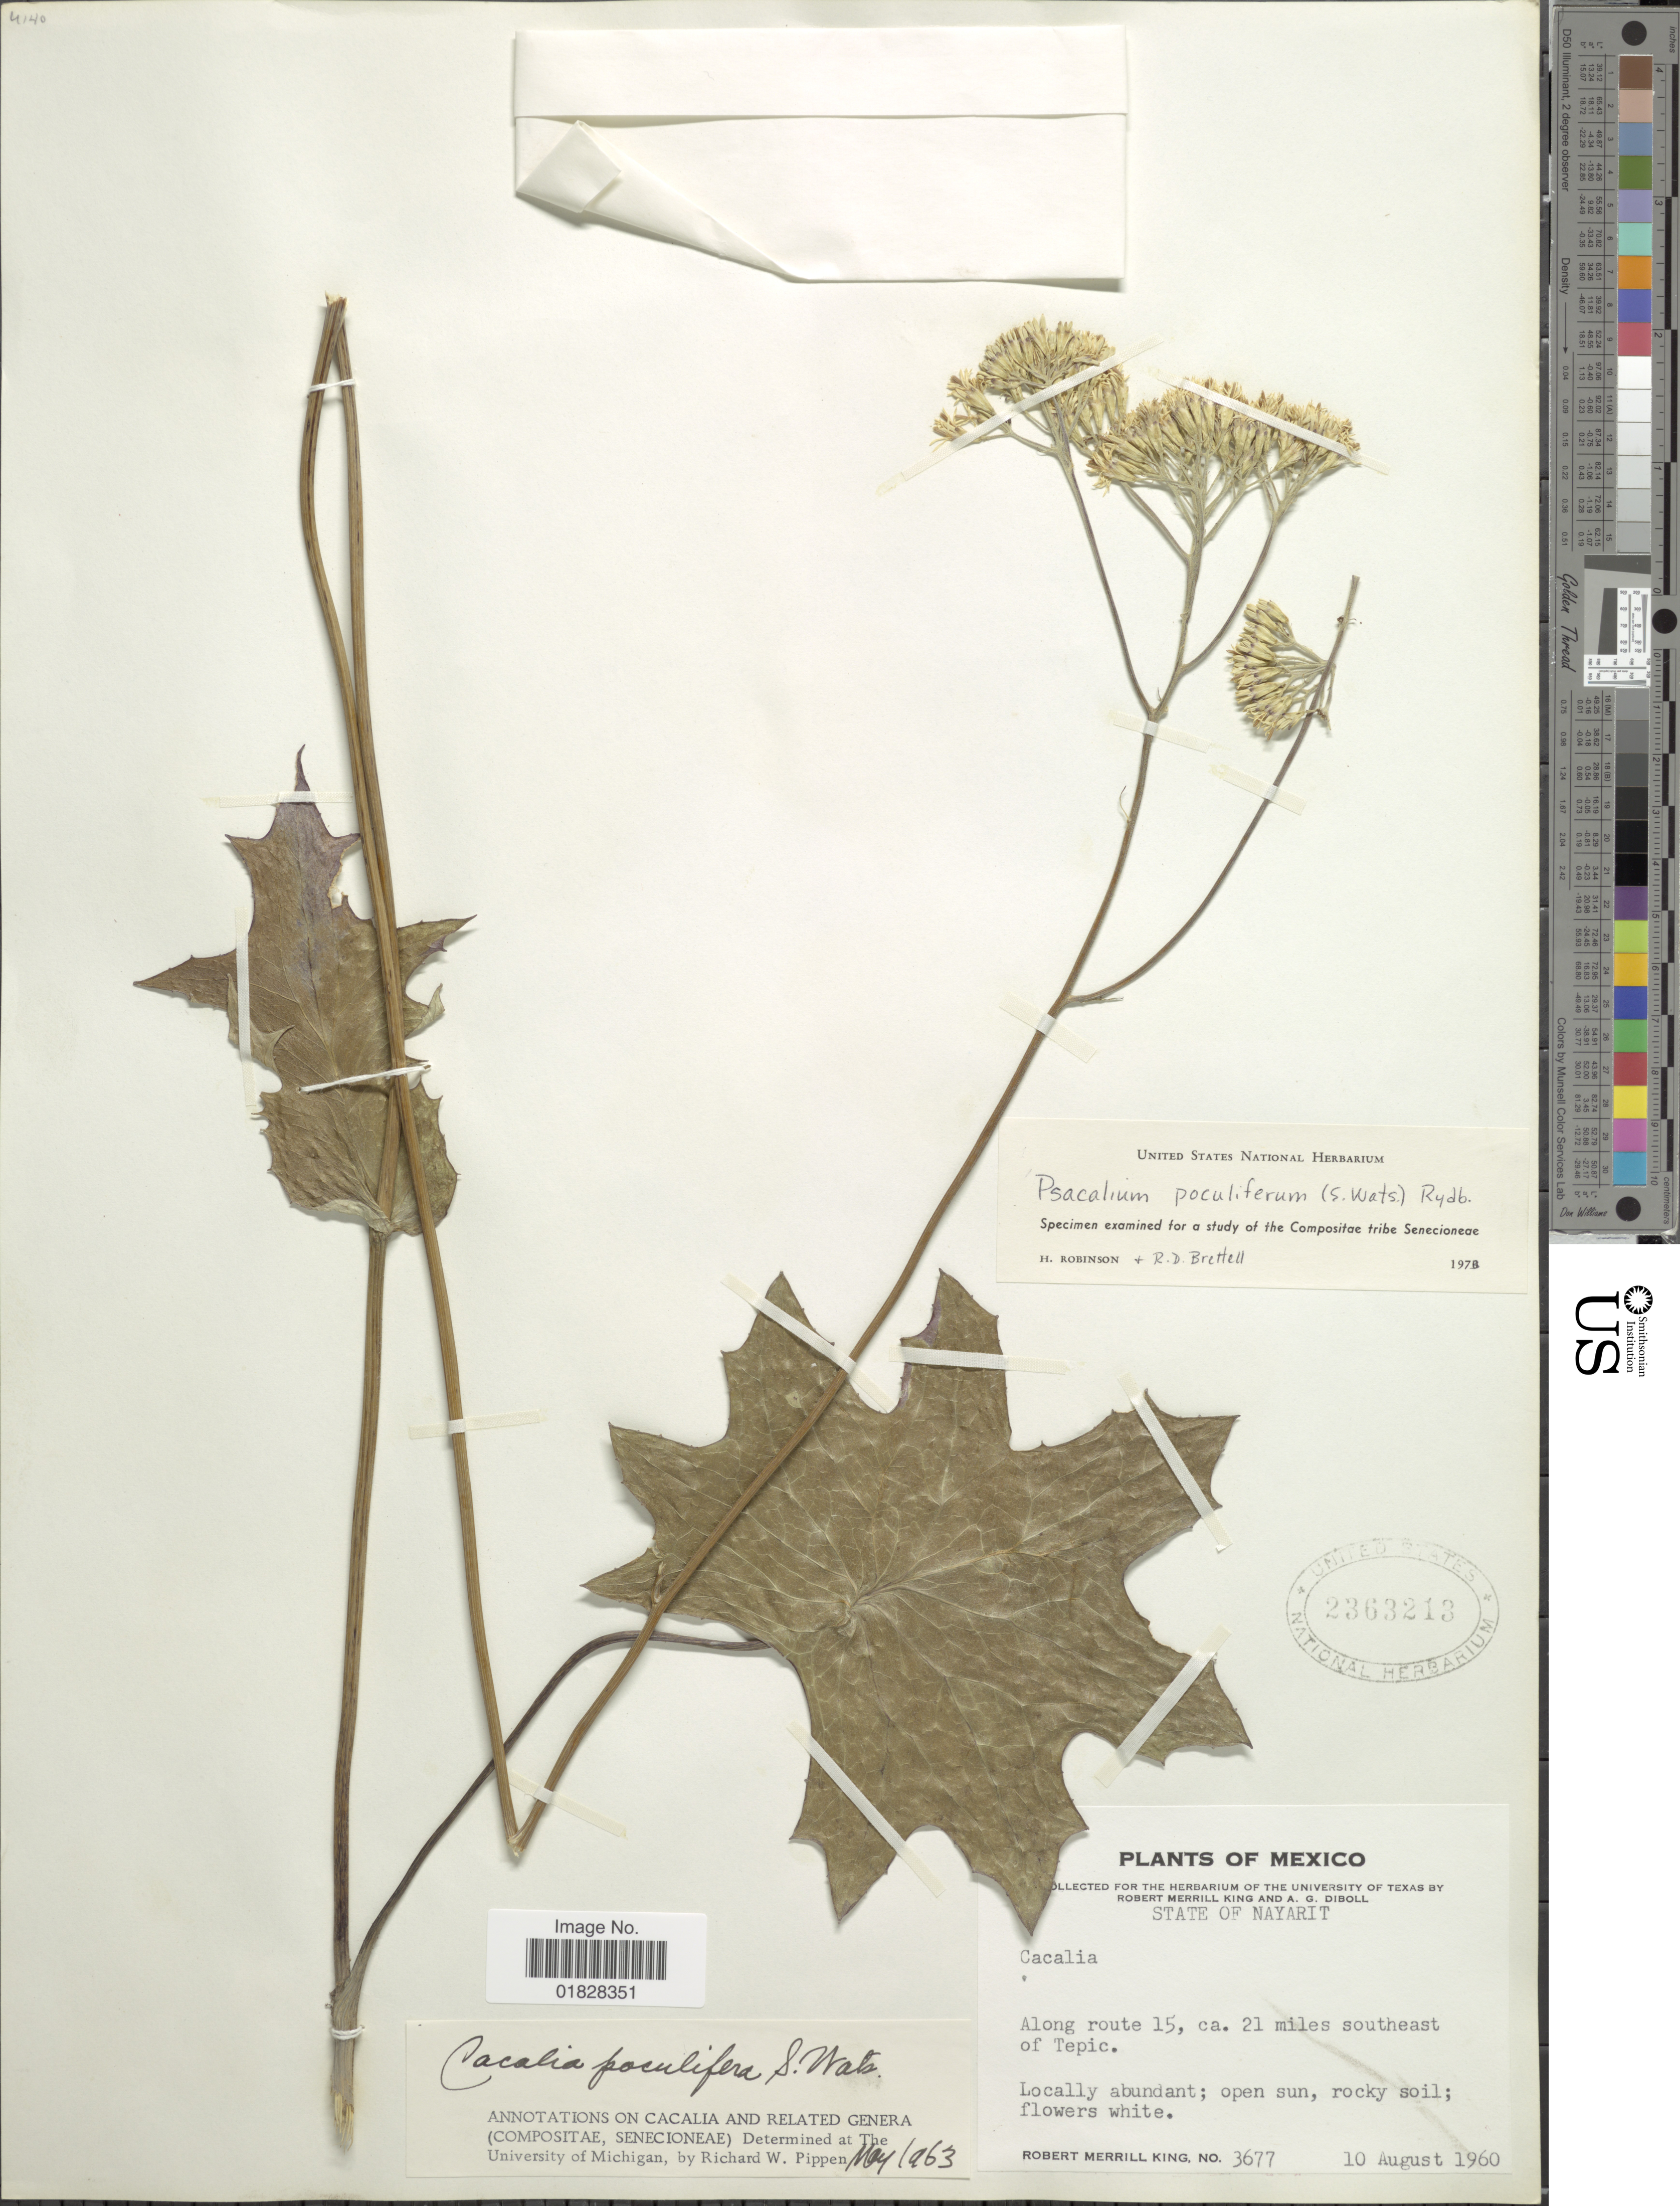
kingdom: Plantae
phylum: Tracheophyta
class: Magnoliopsida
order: Asterales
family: Asteraceae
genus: Psacalium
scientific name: Psacalium poculiferum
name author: (S. Watson) Rydb.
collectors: R. M. King & A. Diboll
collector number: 3677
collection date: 1960-08-10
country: Mexico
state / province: Nayarit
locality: State of Nayarit. Along route 15, ca. 21 miles southeast of Tepic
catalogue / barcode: US 2363213